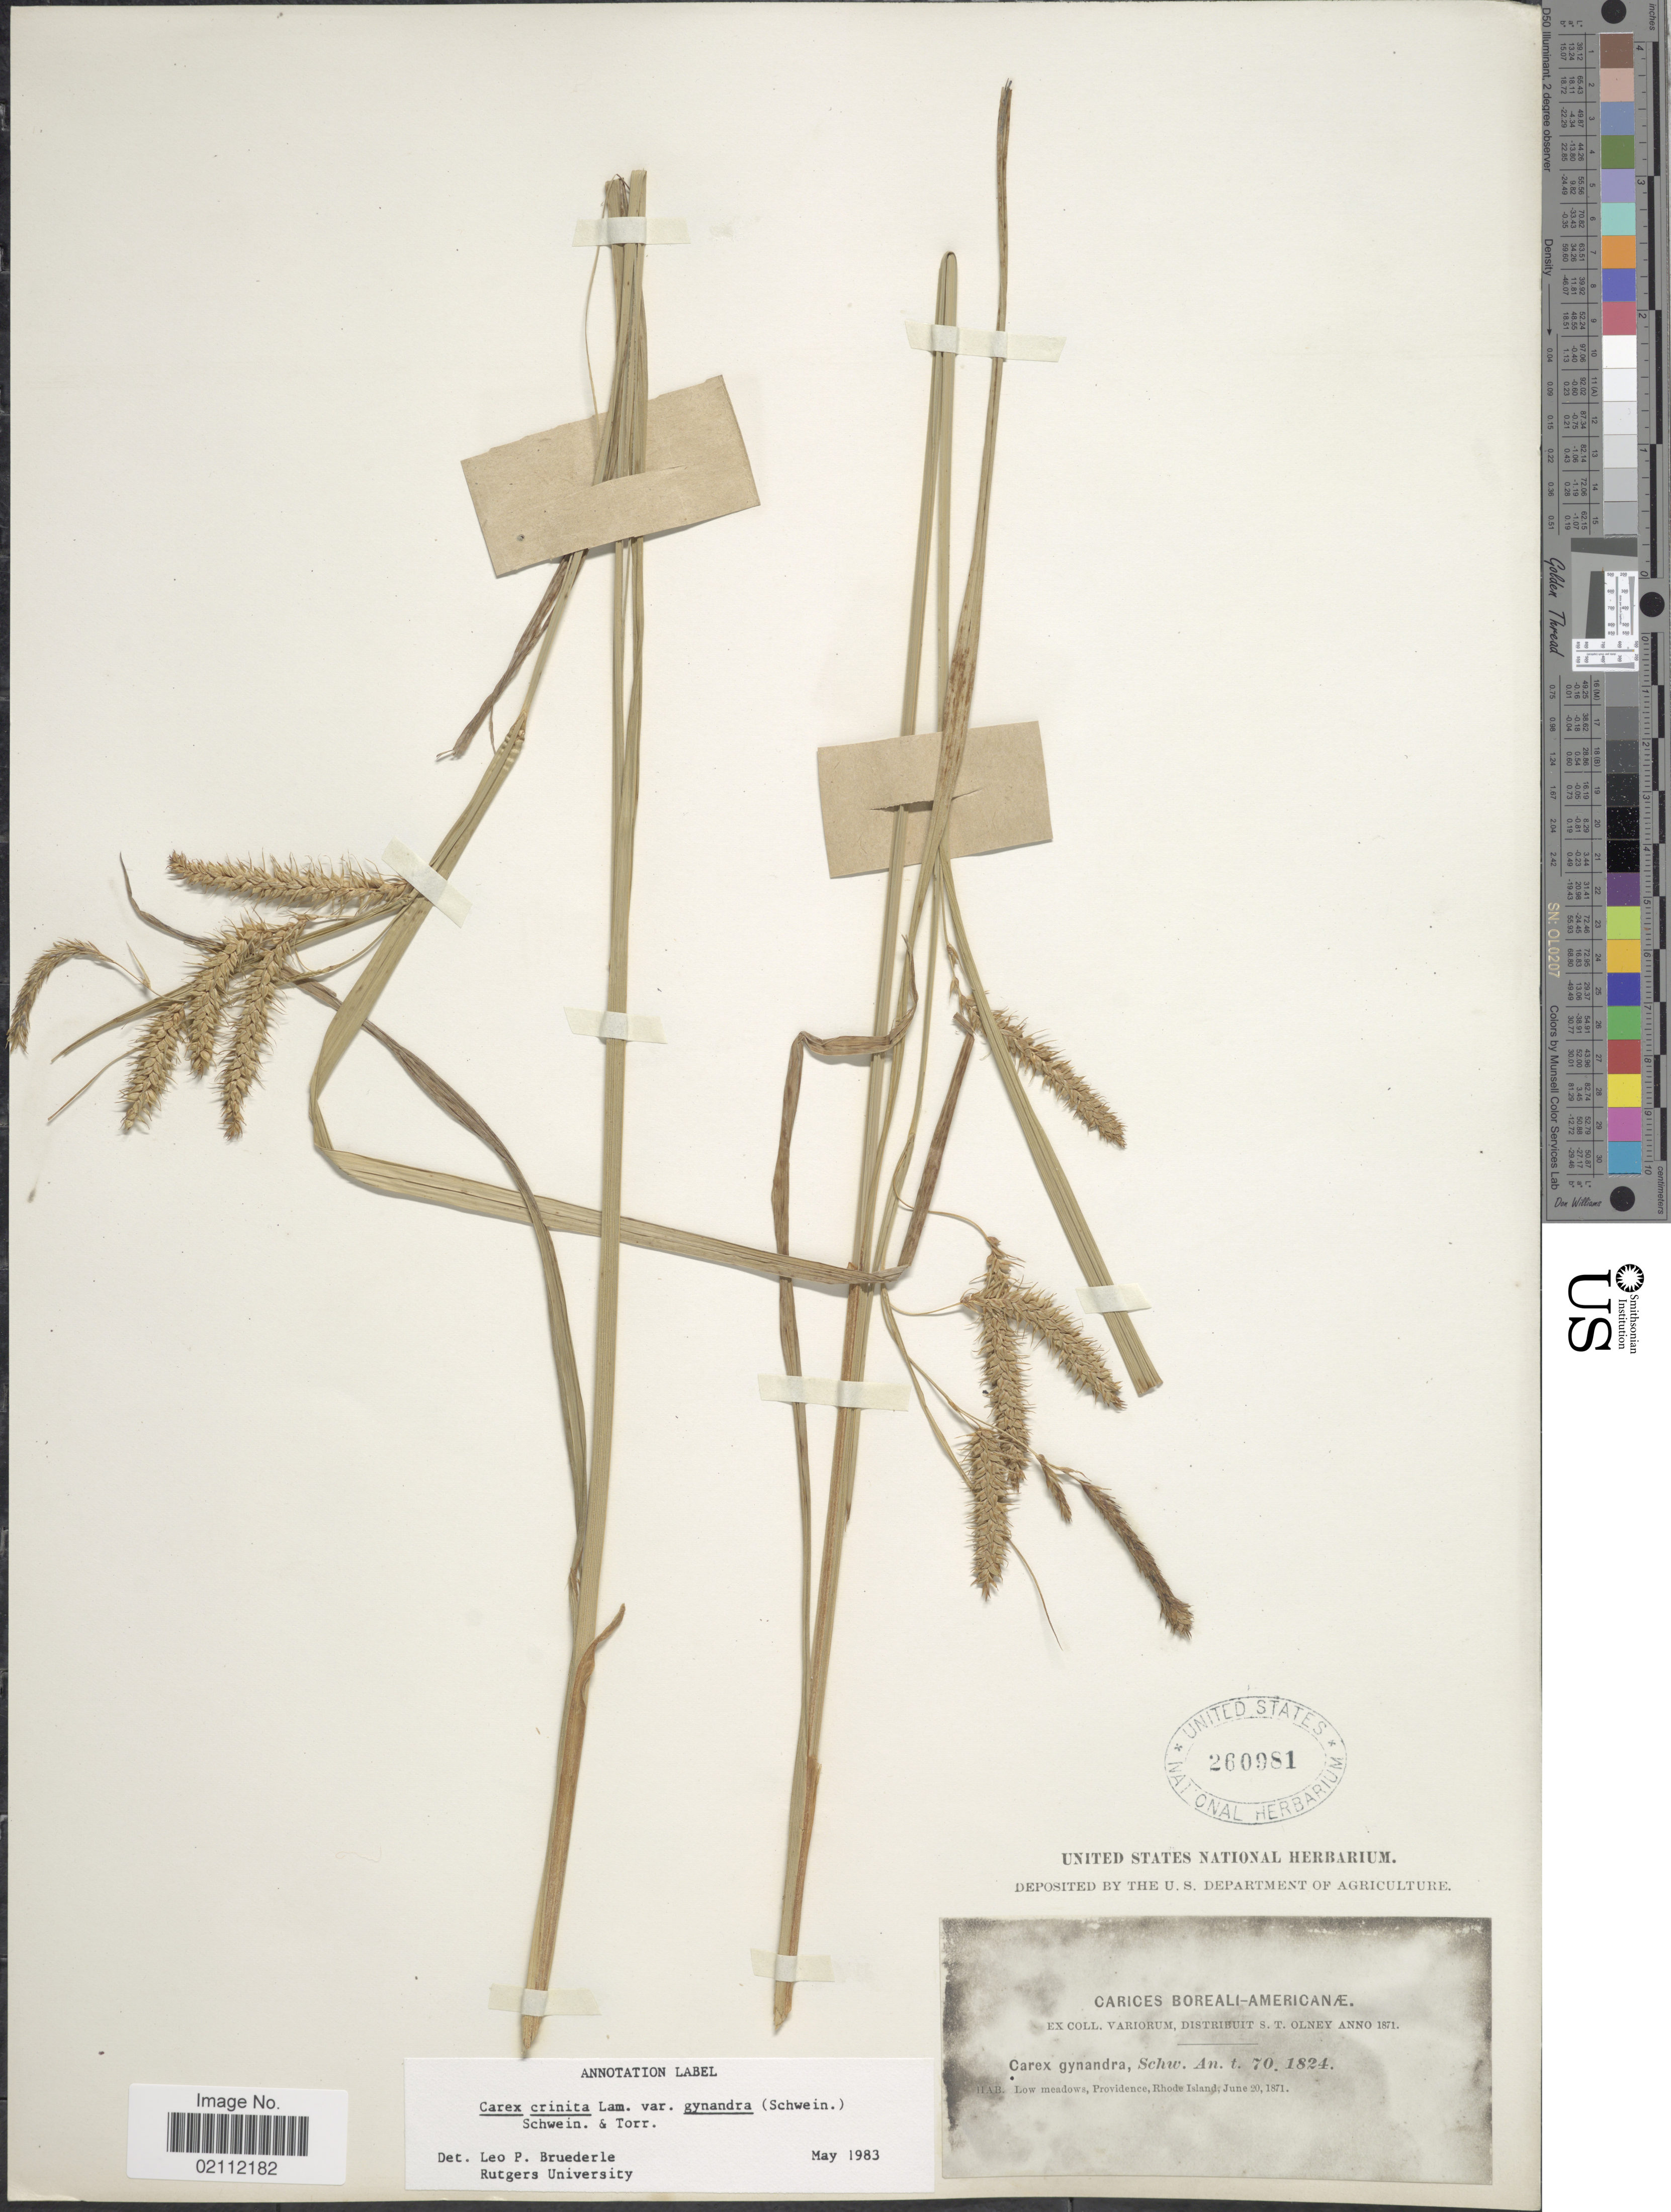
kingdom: Plantae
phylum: Tracheophyta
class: Liliopsida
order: Poales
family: Cyperaceae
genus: Carex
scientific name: Carex gynandra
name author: Schwein.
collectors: S. Olney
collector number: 1824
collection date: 1871-06-20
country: United States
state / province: Rhode Island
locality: Providence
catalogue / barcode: US 260981